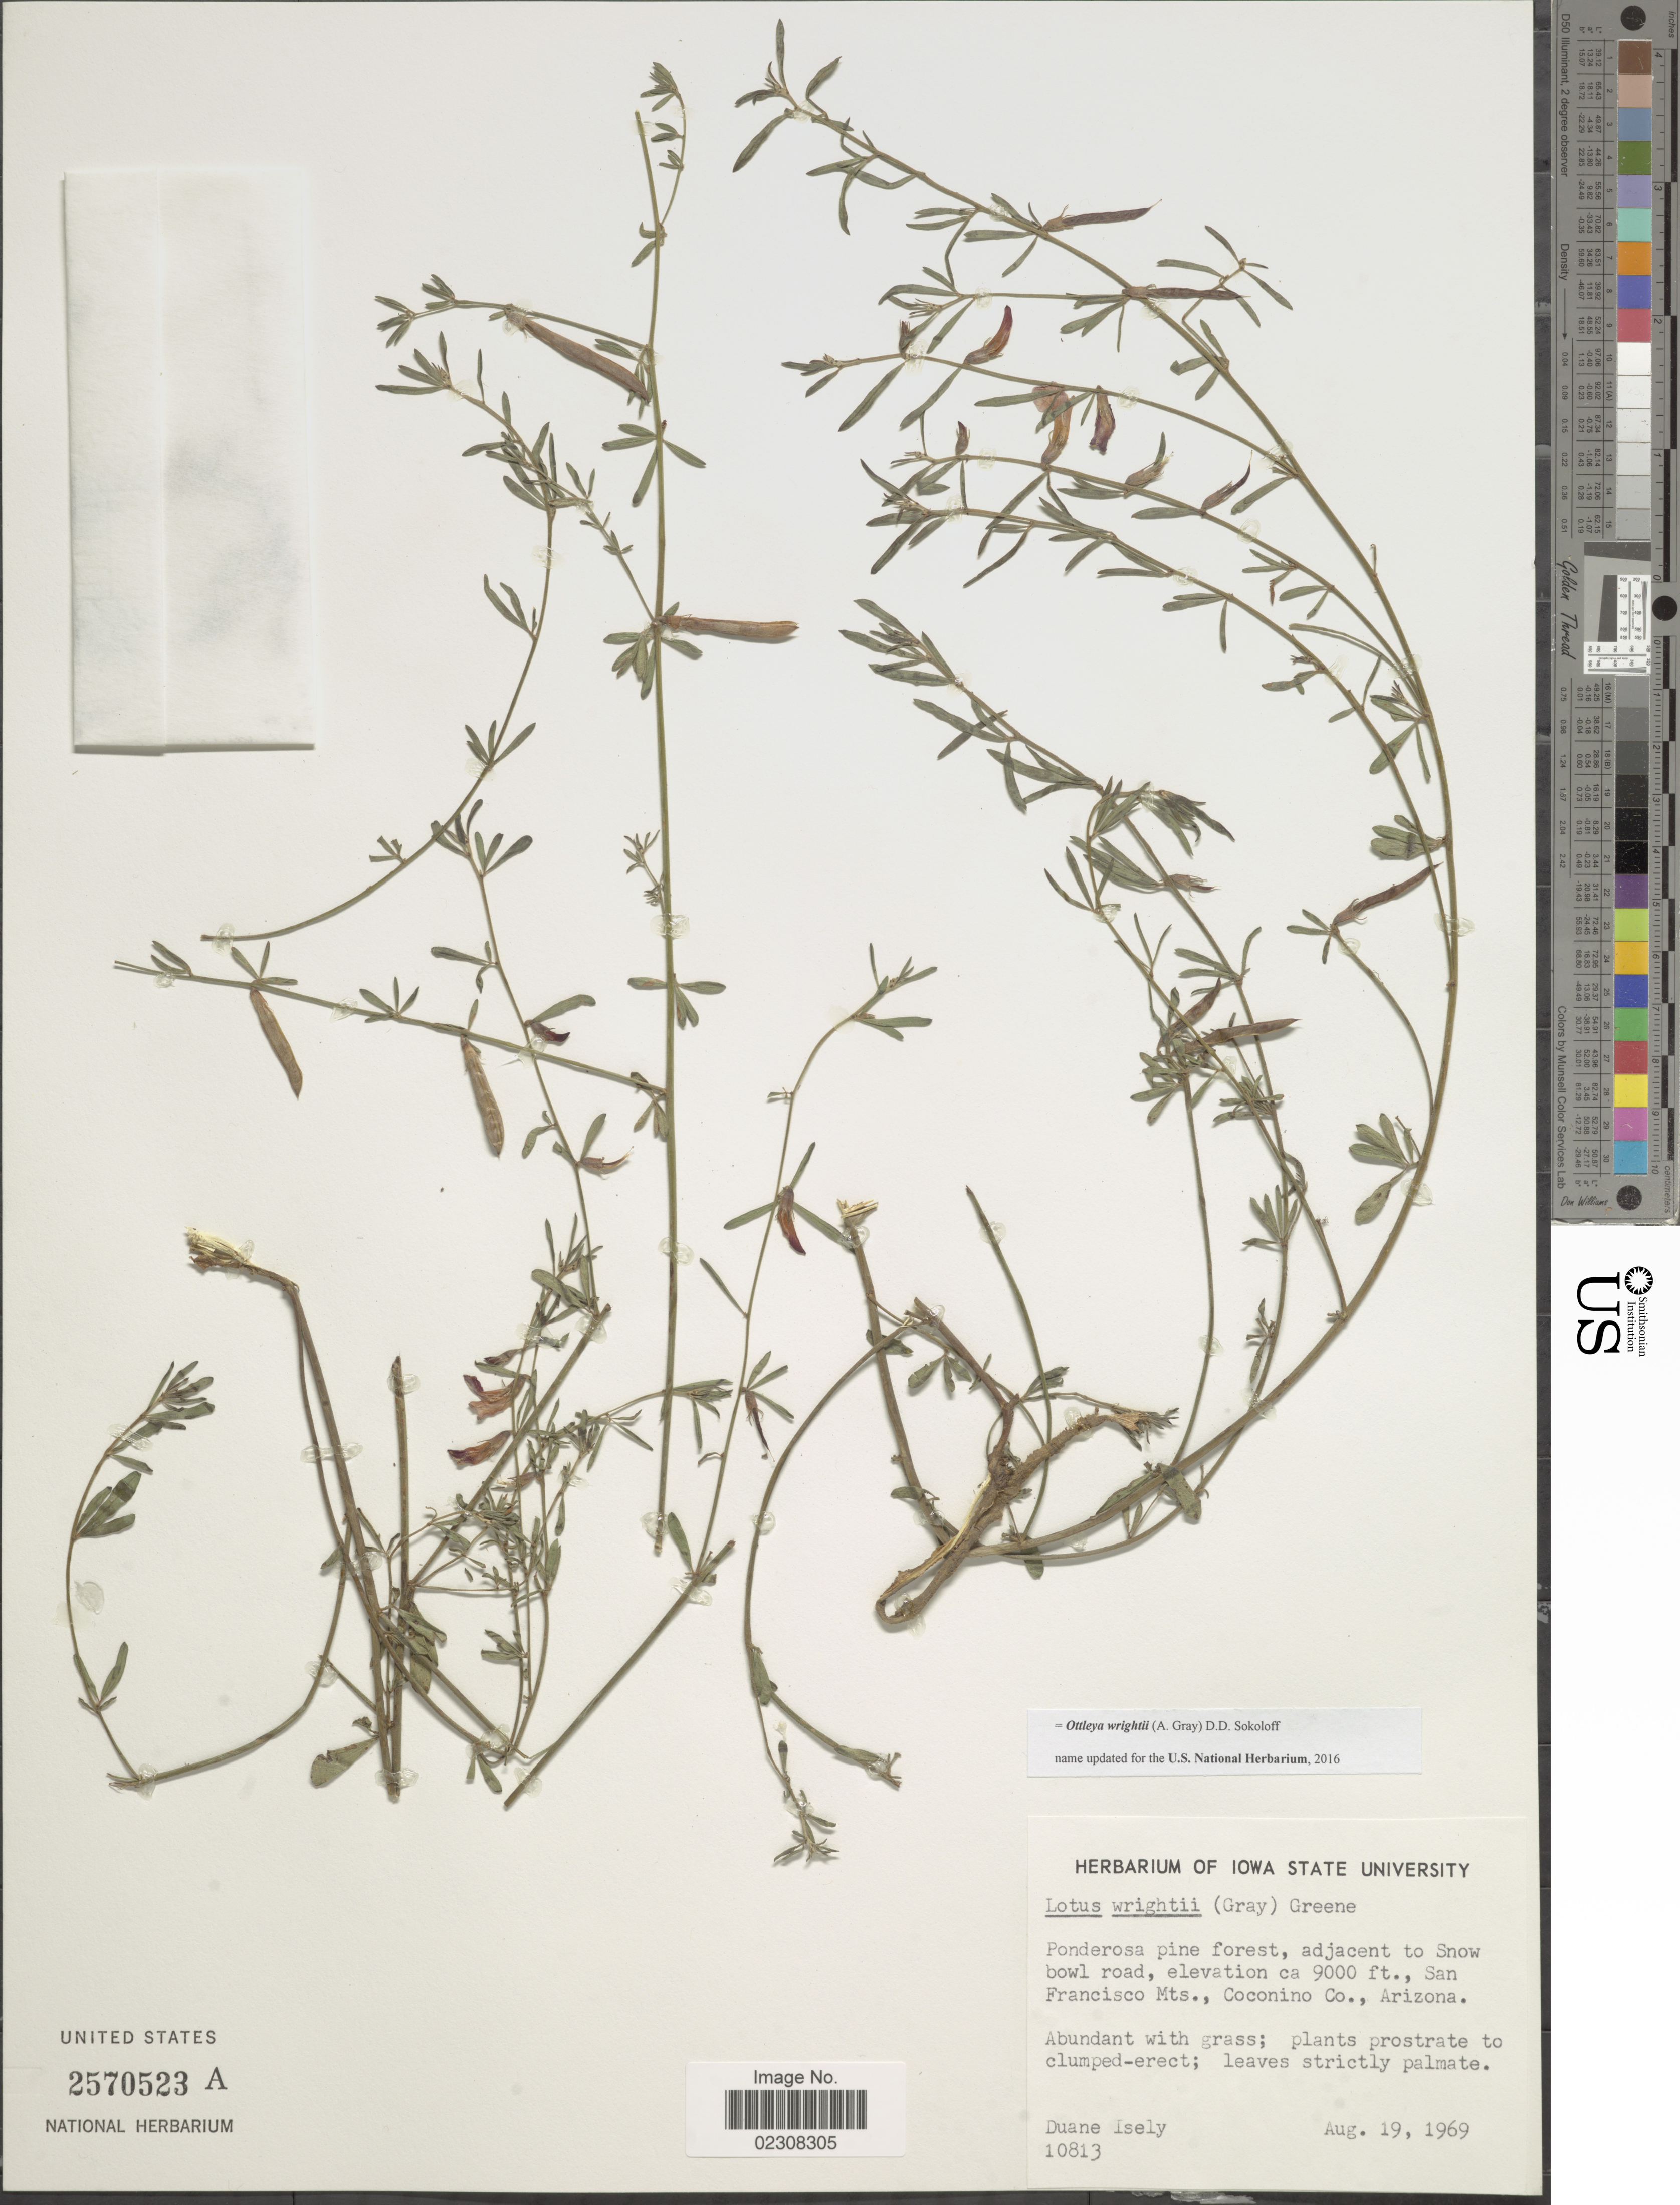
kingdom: Plantae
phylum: Tracheophyta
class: Magnoliopsida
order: Fabales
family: Fabaceae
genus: Ottleya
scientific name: Ottleya wrightii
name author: (A. Gray) D.D. Sokoloff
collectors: D. Isley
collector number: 10813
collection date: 1969-08-19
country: United States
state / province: Arizona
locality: San Francisco Mts., Coconino Co.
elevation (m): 2743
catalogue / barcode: US 2570523A